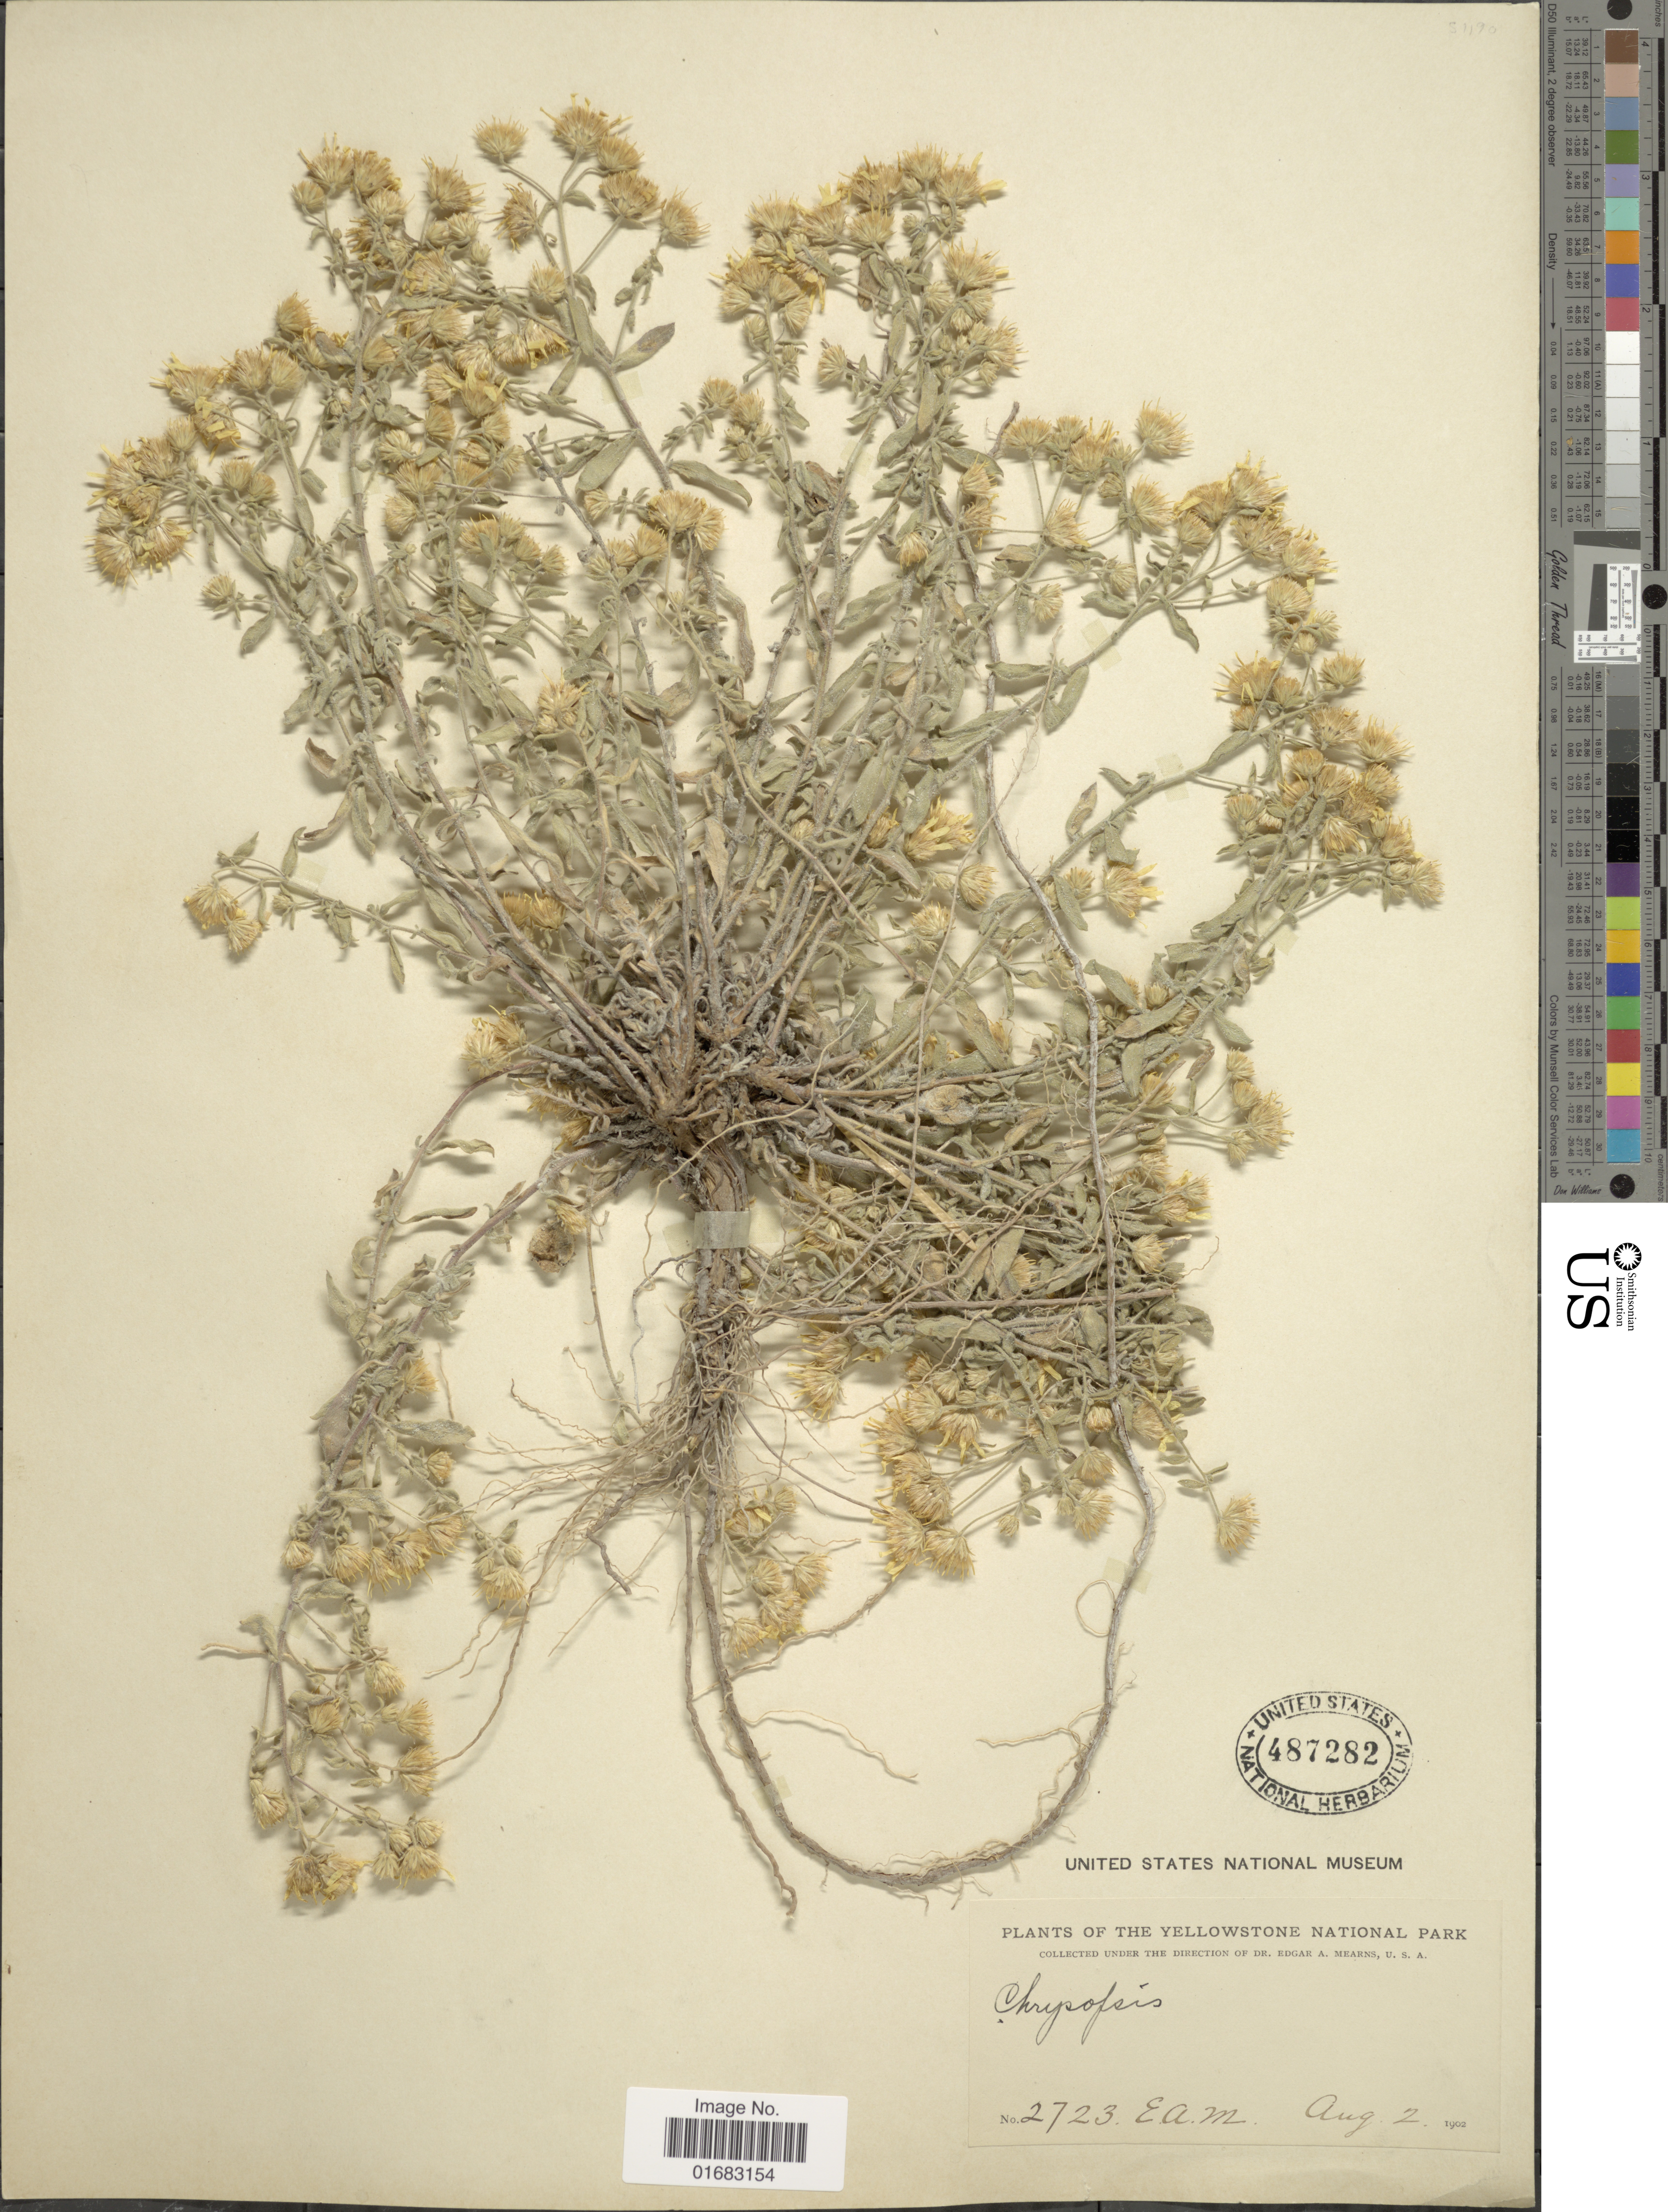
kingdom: Plantae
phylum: Tracheophyta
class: Magnoliopsida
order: Asterales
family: Asteraceae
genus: Heterotheca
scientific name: Heterotheca sp.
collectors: E. A. Mearns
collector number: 2723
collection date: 1902-08-02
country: United States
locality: The Yellowstone National Park.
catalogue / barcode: US 487282